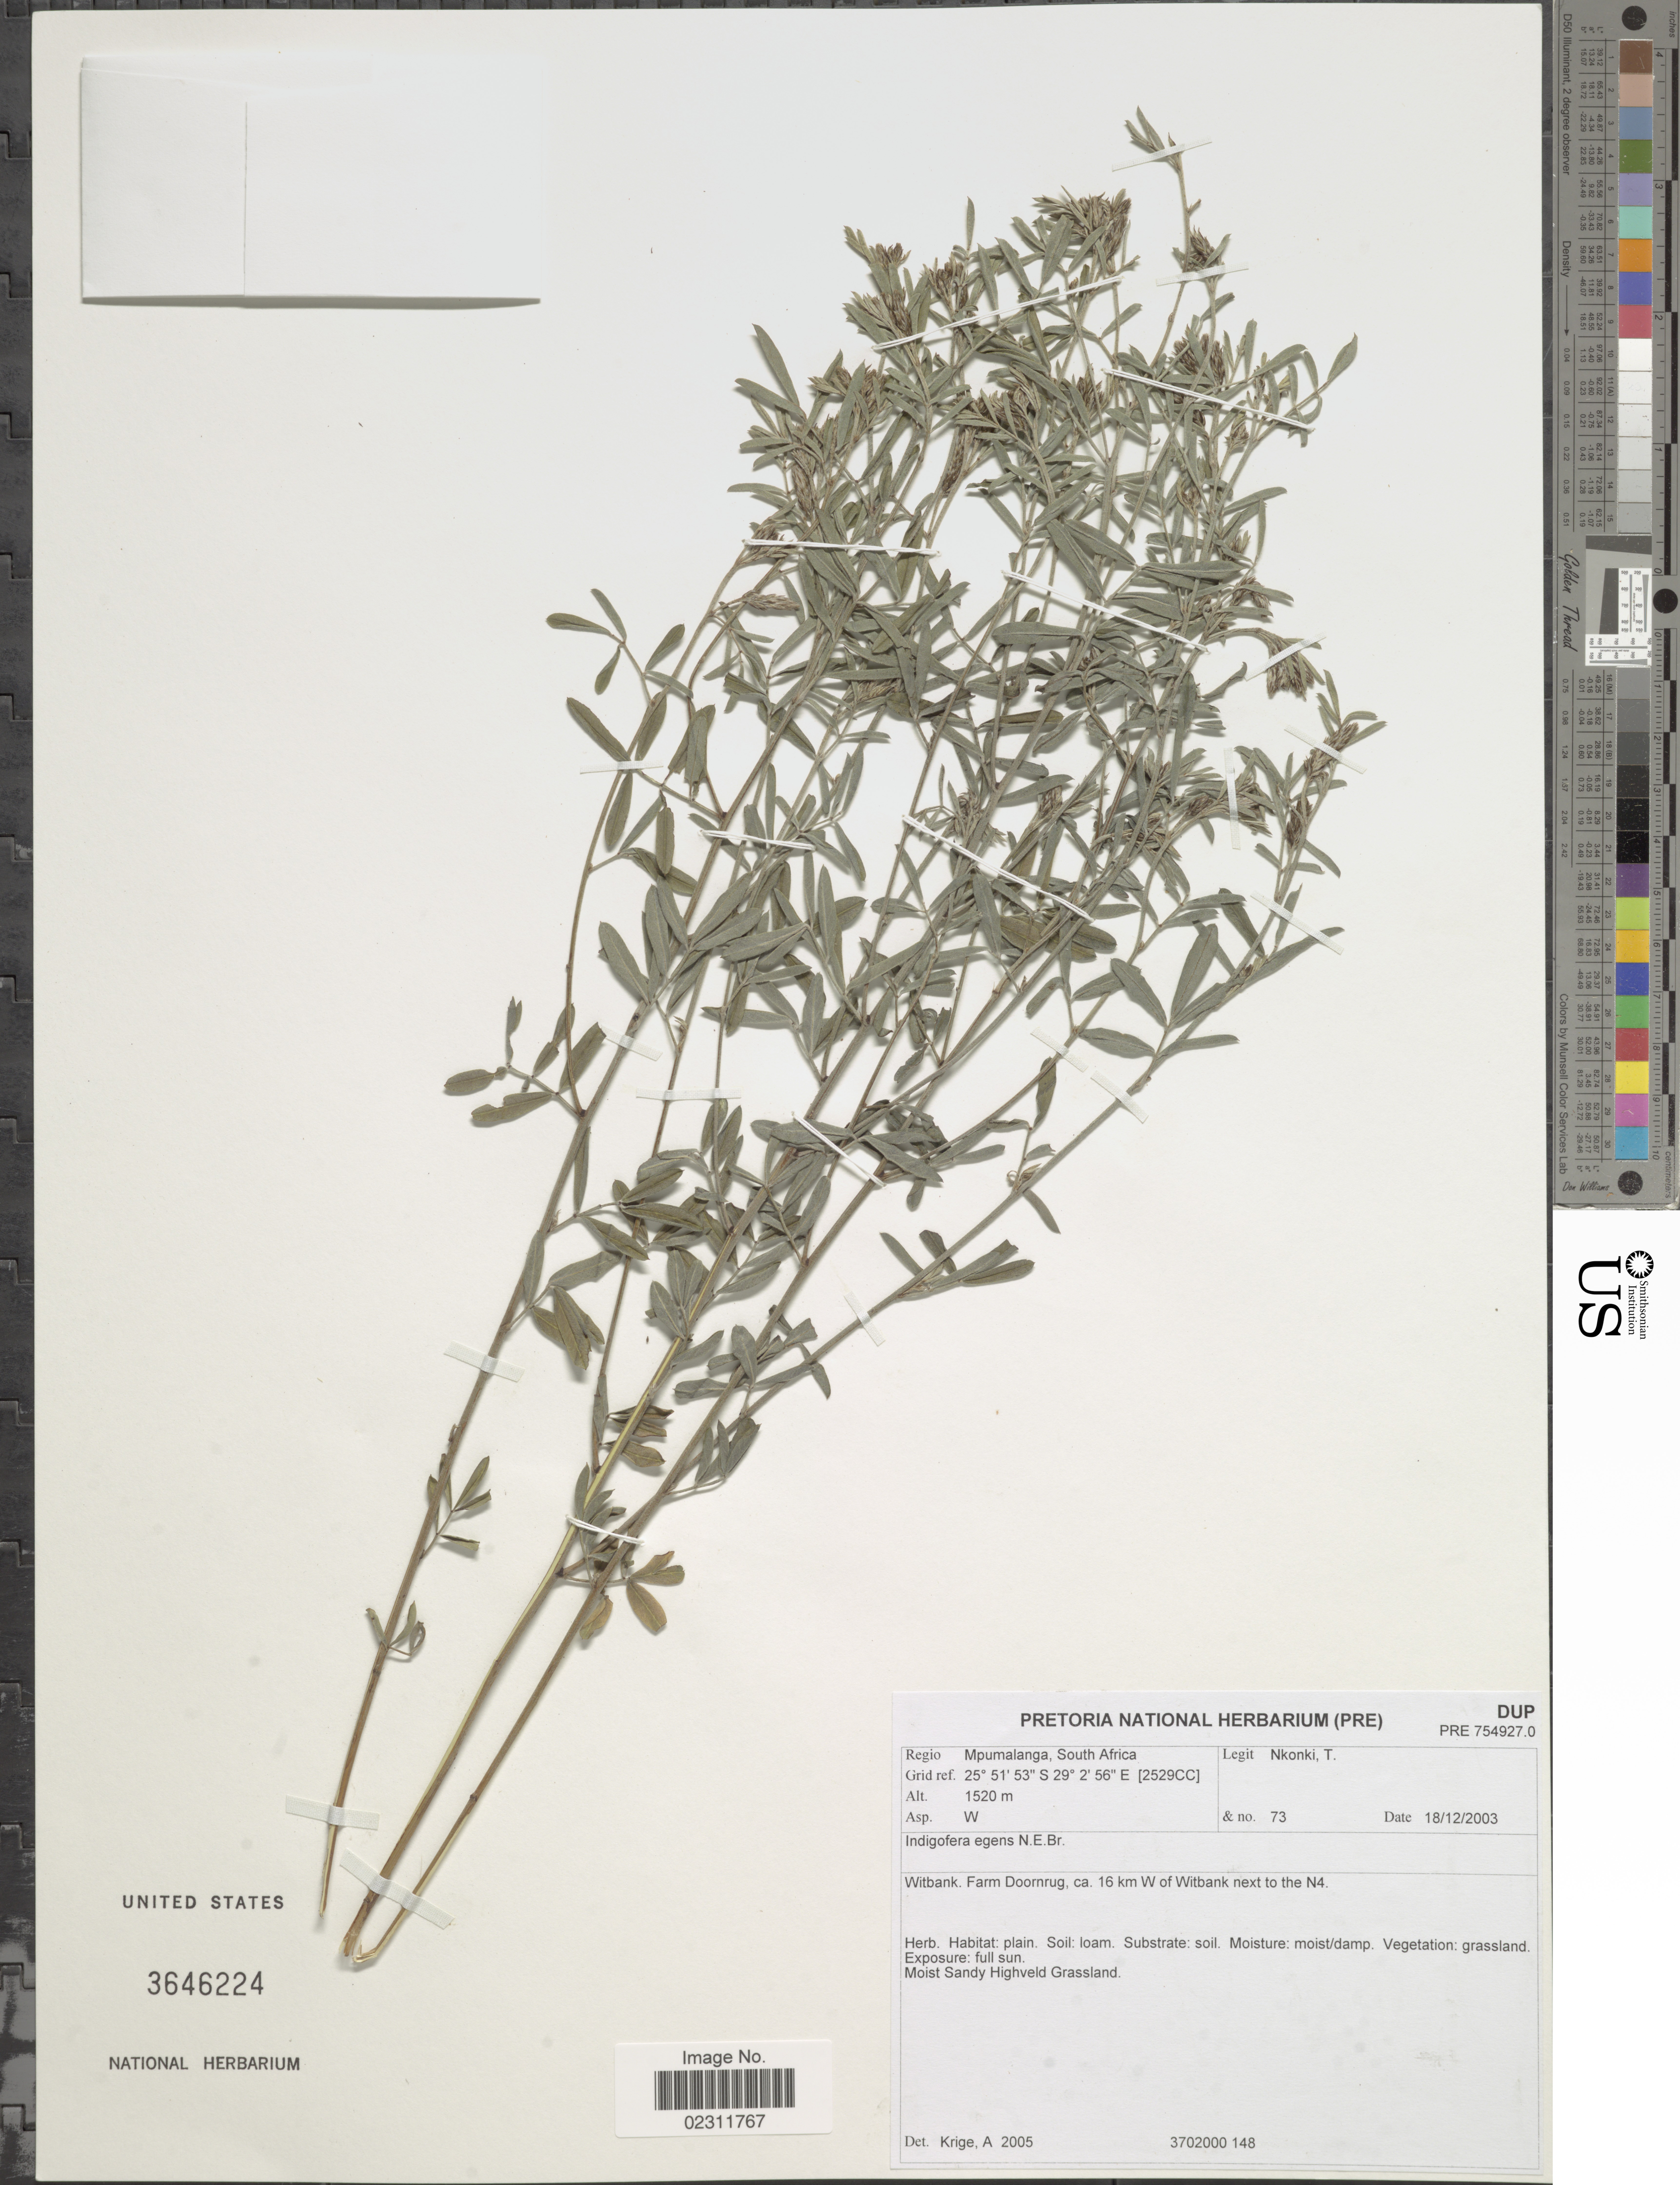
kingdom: Plantae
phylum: Tracheophyta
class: Magnoliopsida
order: Fabales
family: Fabaceae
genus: Indigofera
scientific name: Indigofera egens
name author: N.E. Br.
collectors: T. Nkonki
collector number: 73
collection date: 2003-12-18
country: South Africa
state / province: Mpumalanga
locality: Witbank, Farm Doornruf, ca 16 km W of Witbank next to the N4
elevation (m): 1520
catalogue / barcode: US 3646224